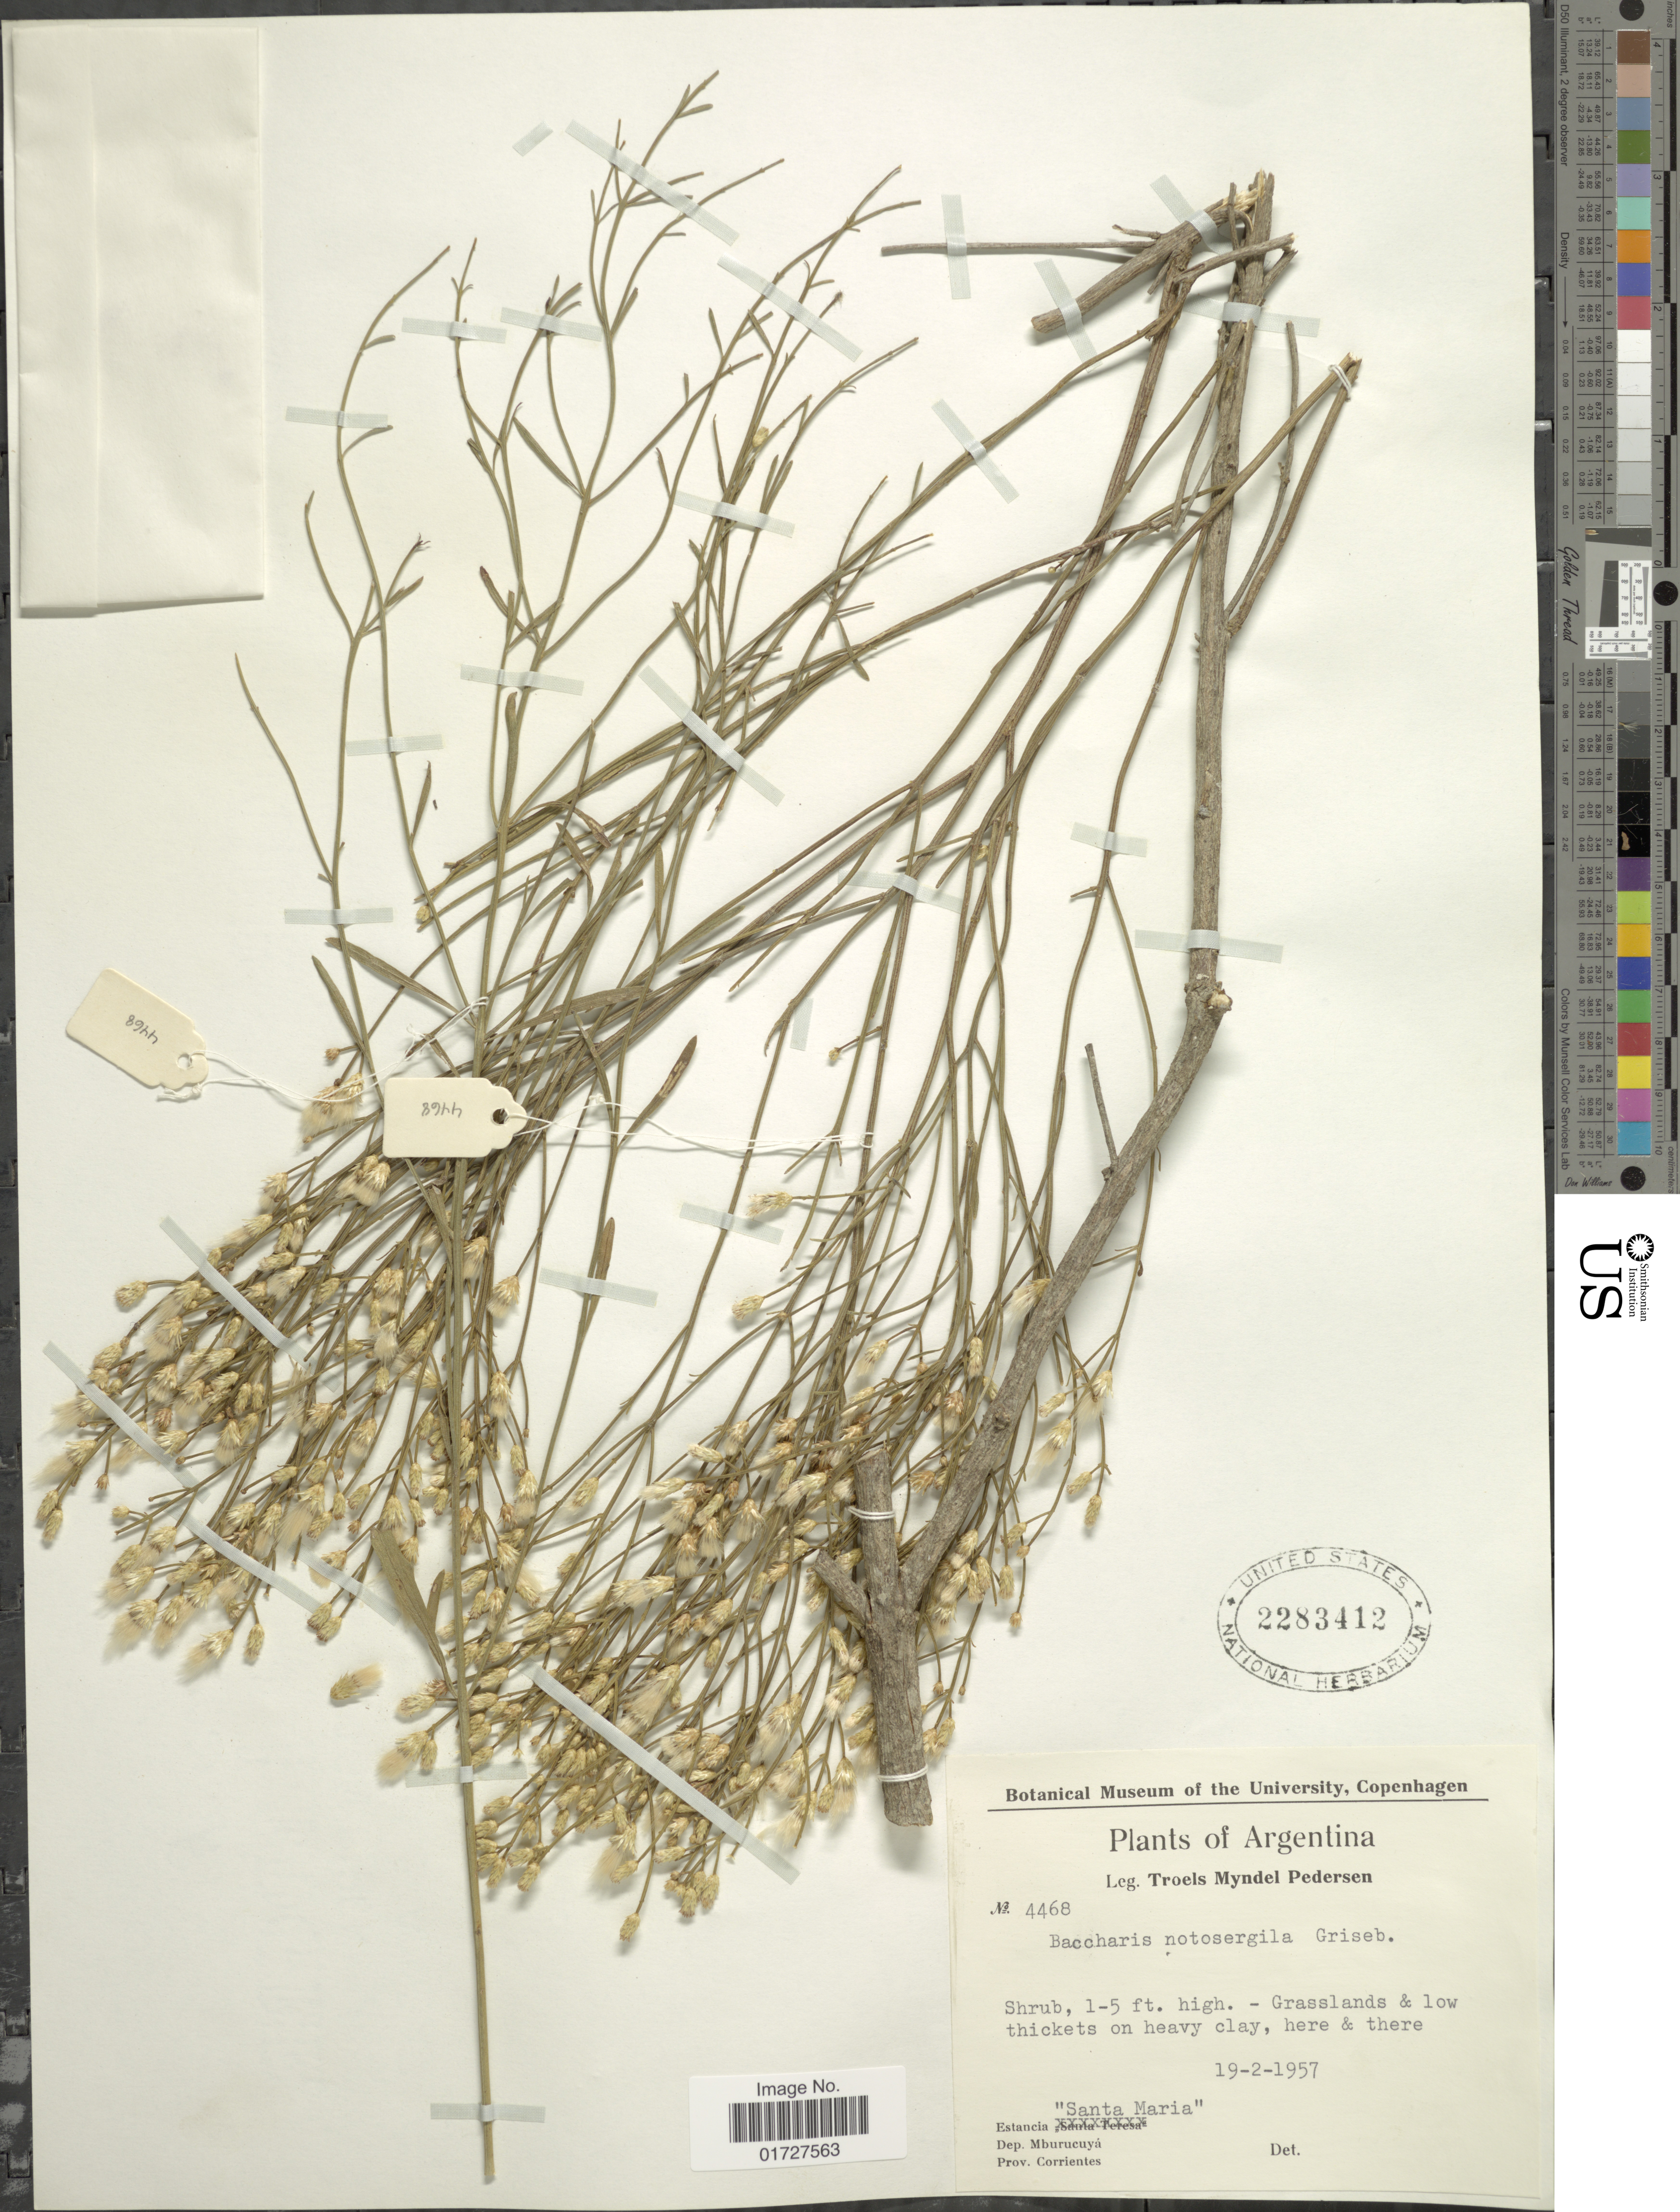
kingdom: Plantae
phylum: Tracheophyta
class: Magnoliopsida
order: Asterales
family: Asteraceae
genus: Baccharis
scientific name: Baccharis notosergila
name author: Griseb.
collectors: T. Pederson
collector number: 4468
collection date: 1957-02-19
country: Argentina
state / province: Corrientes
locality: Estancia Santa Maria, Dep. Mburucuya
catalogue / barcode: US 2283412